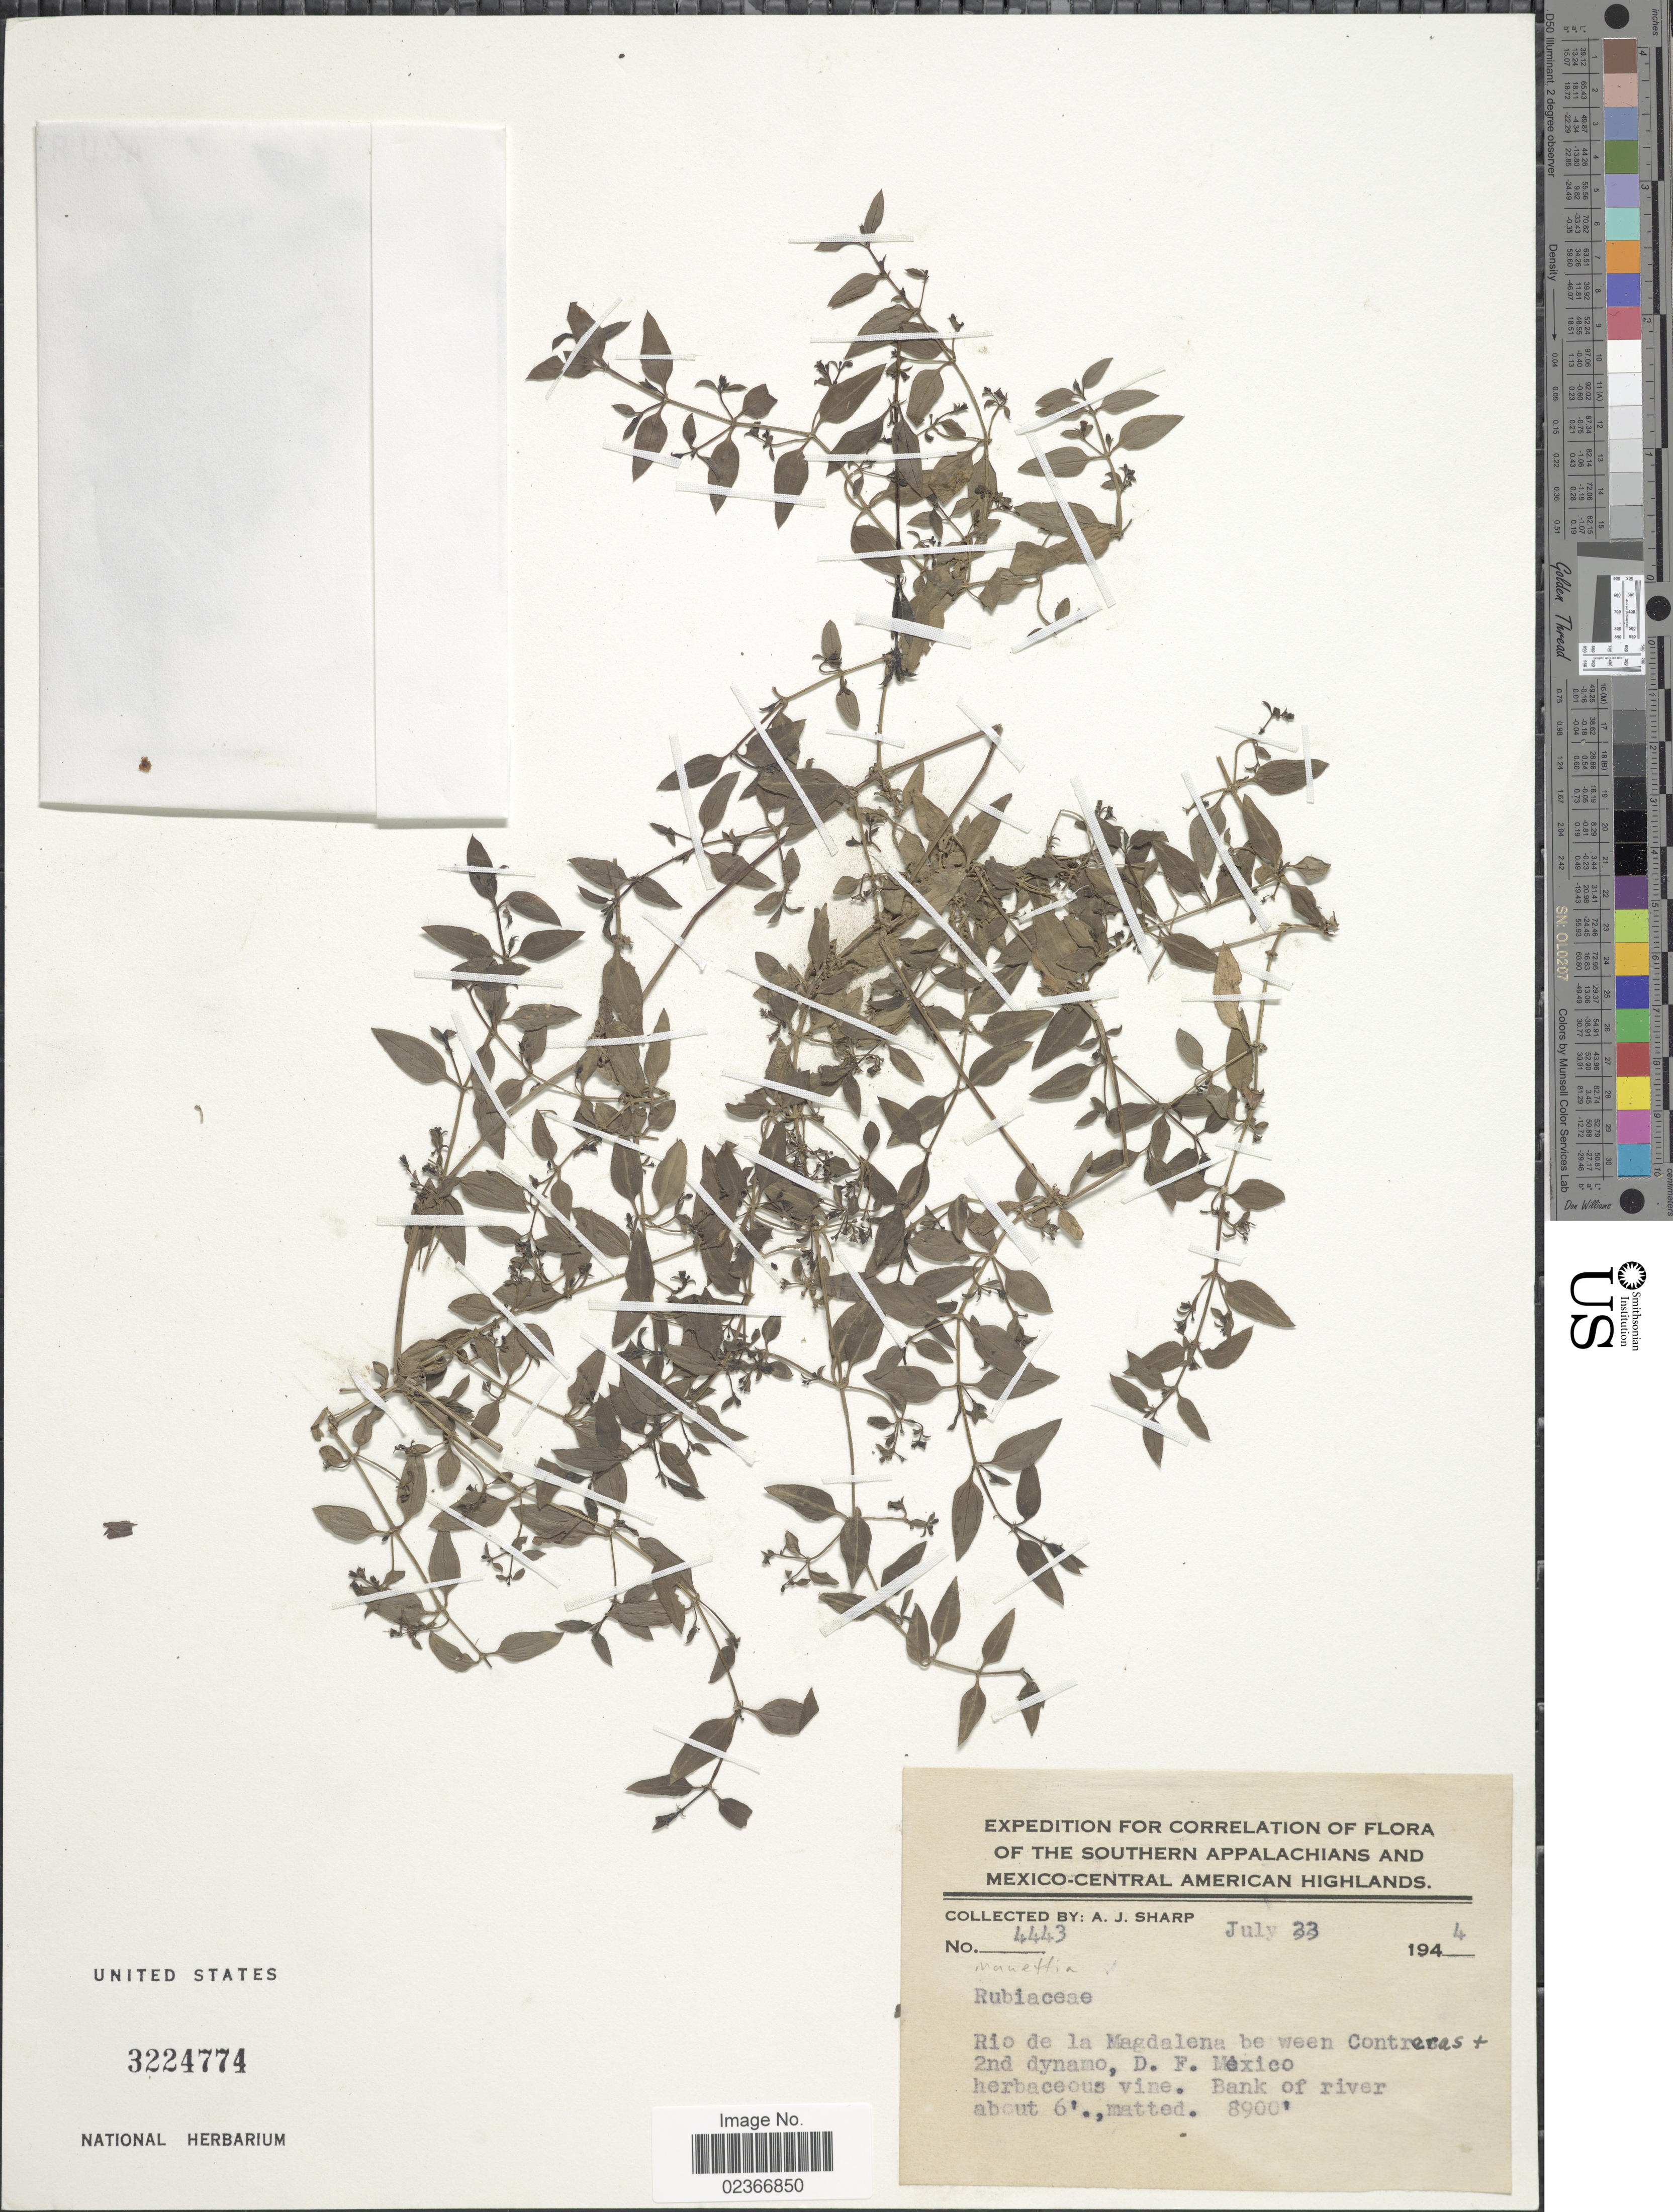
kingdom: Plantae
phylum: Tracheophyta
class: Magnoliopsida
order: Gentianales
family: Rubiaceae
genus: Manettia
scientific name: Manettia sp.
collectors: A. J. Sharp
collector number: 4443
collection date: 1944-07-22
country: Mexico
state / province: Distrito Federal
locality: Southern Appalachians and Mexico-Central American Highlands. Rio de la Magdalena between Contreras + 2nd dynamo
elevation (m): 2713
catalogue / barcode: US 3224774